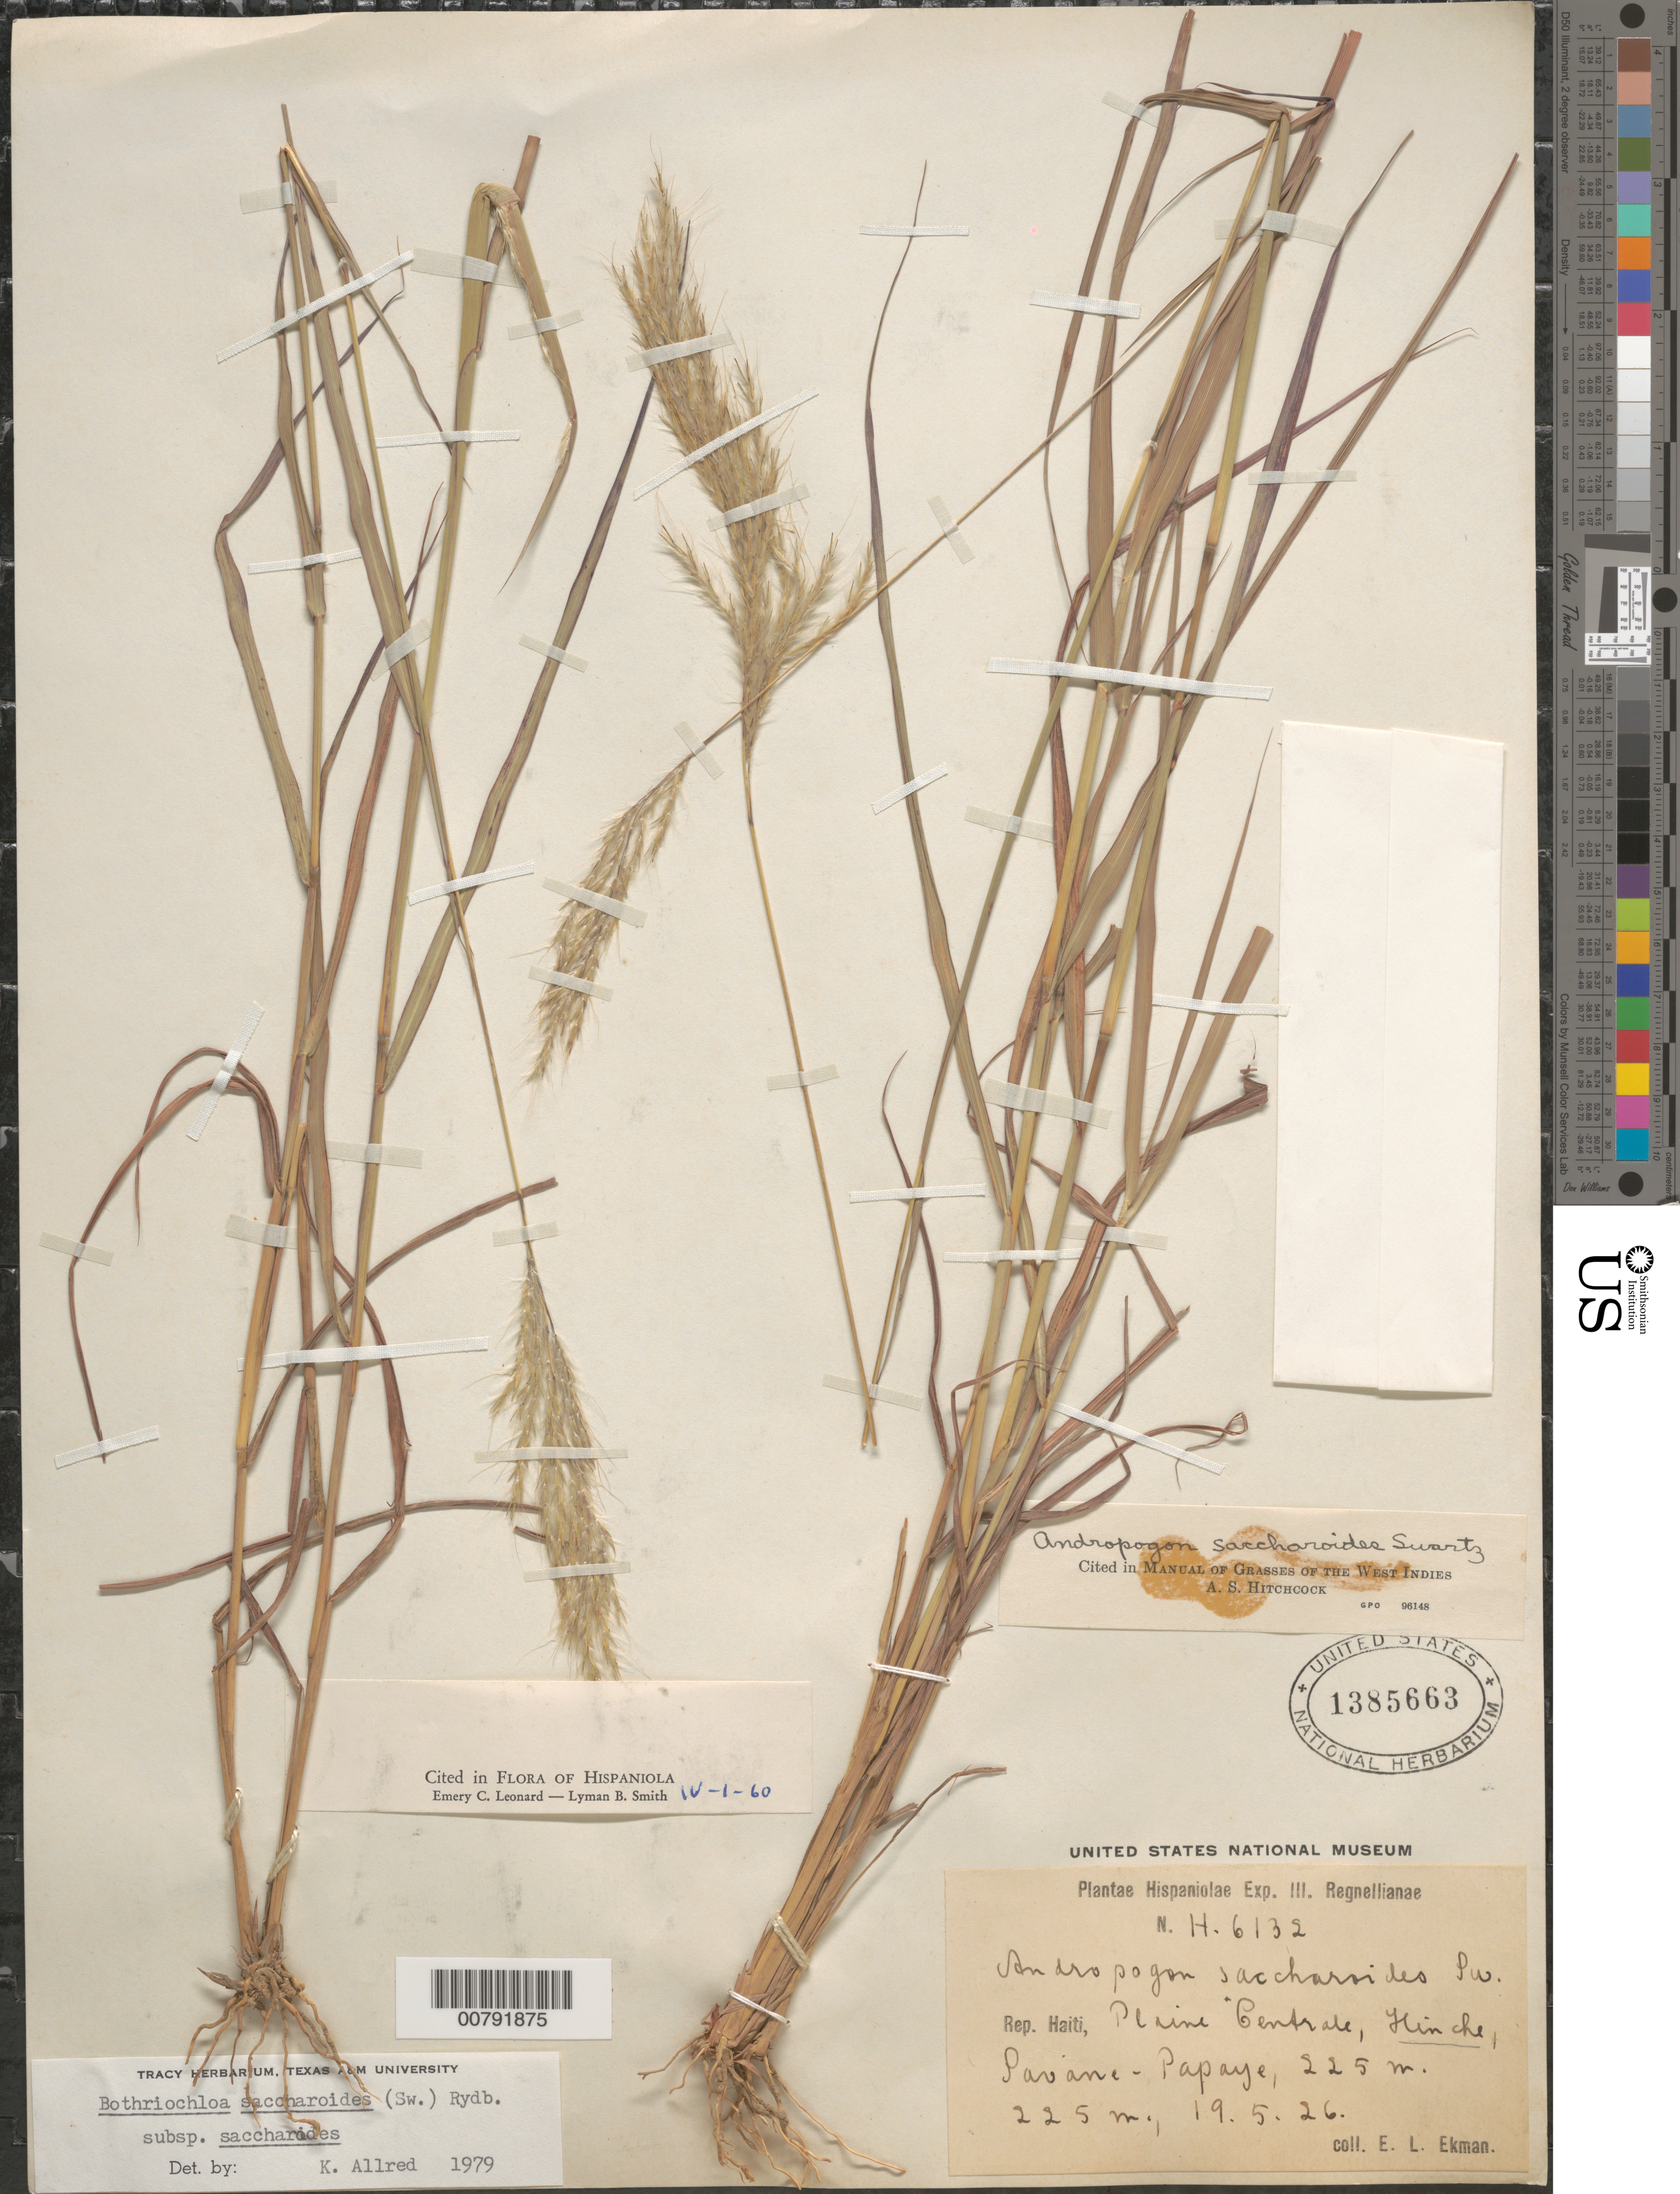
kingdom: Plantae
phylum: Tracheophyta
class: Liliopsida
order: Poales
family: Poaceae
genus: Bothriochloa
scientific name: Bothriochloa saccharoides subsp. saccharoides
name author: (Sw.) Rydb.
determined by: Vega, A. S.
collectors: E. L. Ekman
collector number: H 6132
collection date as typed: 19 May 1926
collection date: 1926-05-19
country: Haiti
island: Hispaniola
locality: Plaine Centrale, Hinche, Savane-Oaoaye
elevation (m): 225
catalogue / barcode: US 1385663